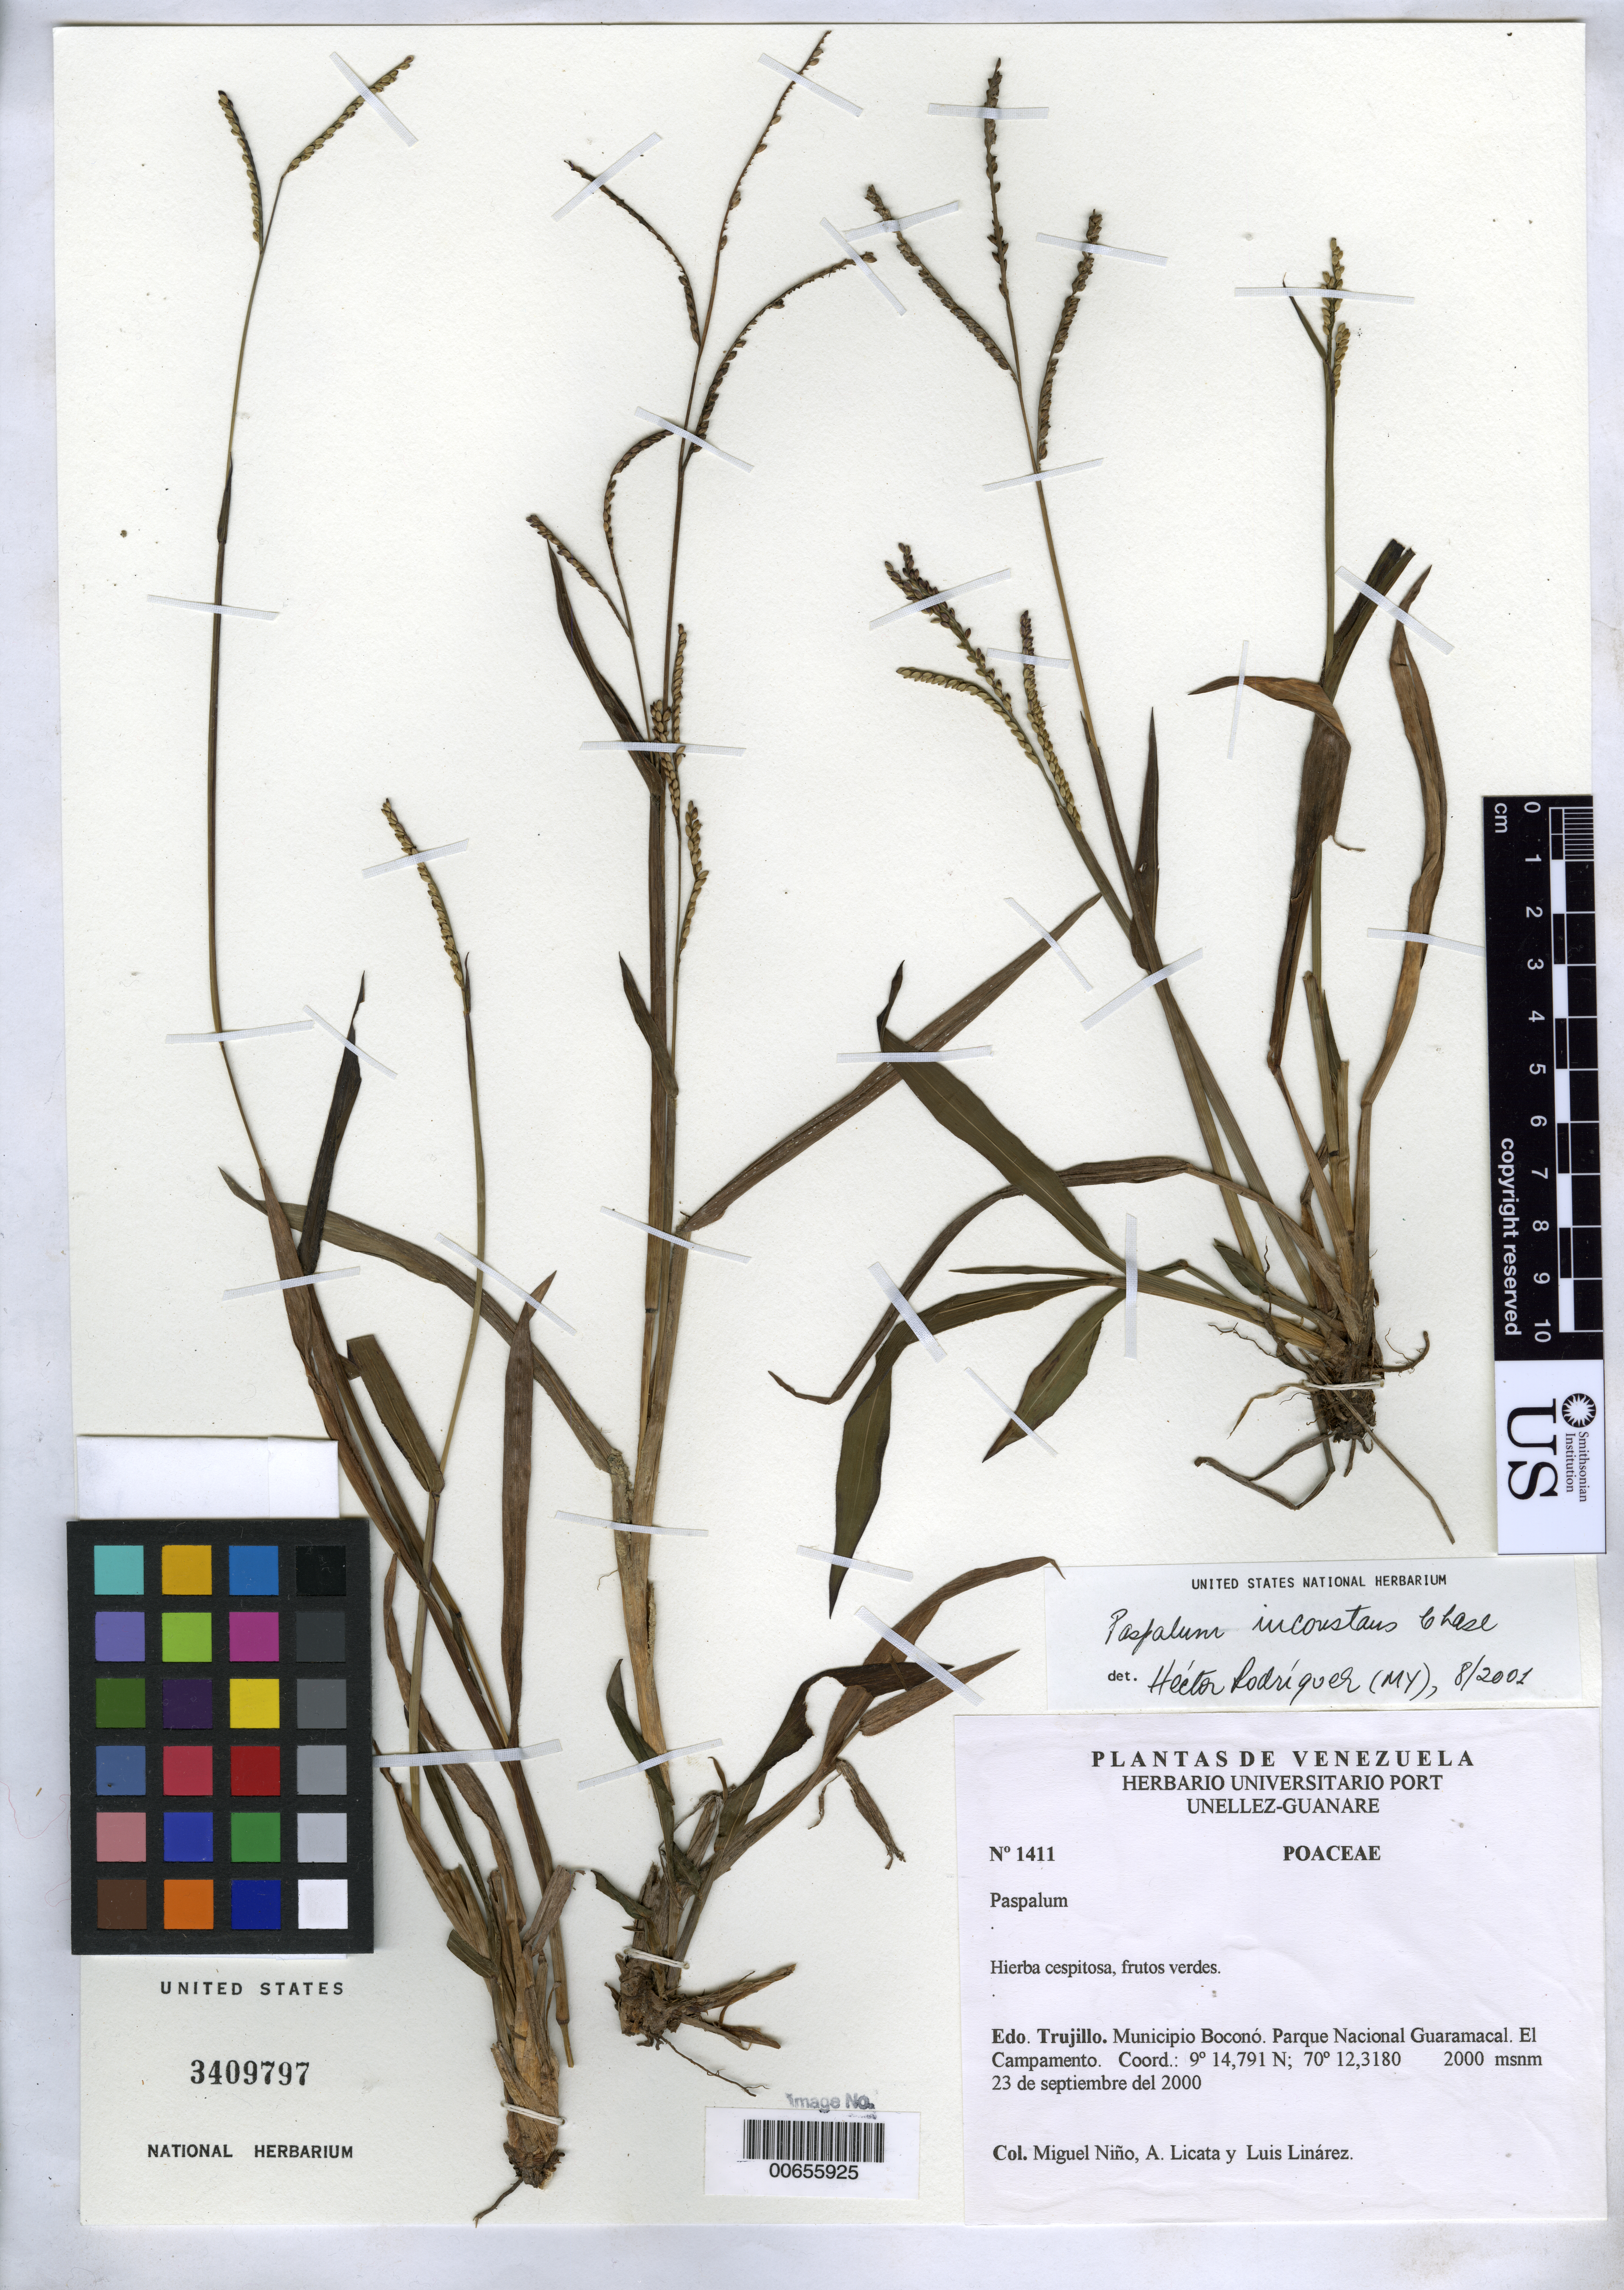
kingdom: Plantae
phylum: Tracheophyta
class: Liliopsida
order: Poales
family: Poaceae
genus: Paspalum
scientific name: Paspalum inconstans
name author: Chase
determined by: Rodríguez, H., (MY), Universidad Central de Venezuela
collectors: S. M. Niño, A. Licata & L. Linárez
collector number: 1411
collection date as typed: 23 Sep 2000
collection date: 2000-09-23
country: Venezuela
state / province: Trujillo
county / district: Boconó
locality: Parque Nacional Guaramacal, El Campamento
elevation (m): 2000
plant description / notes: PORT, US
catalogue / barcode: US 3409797